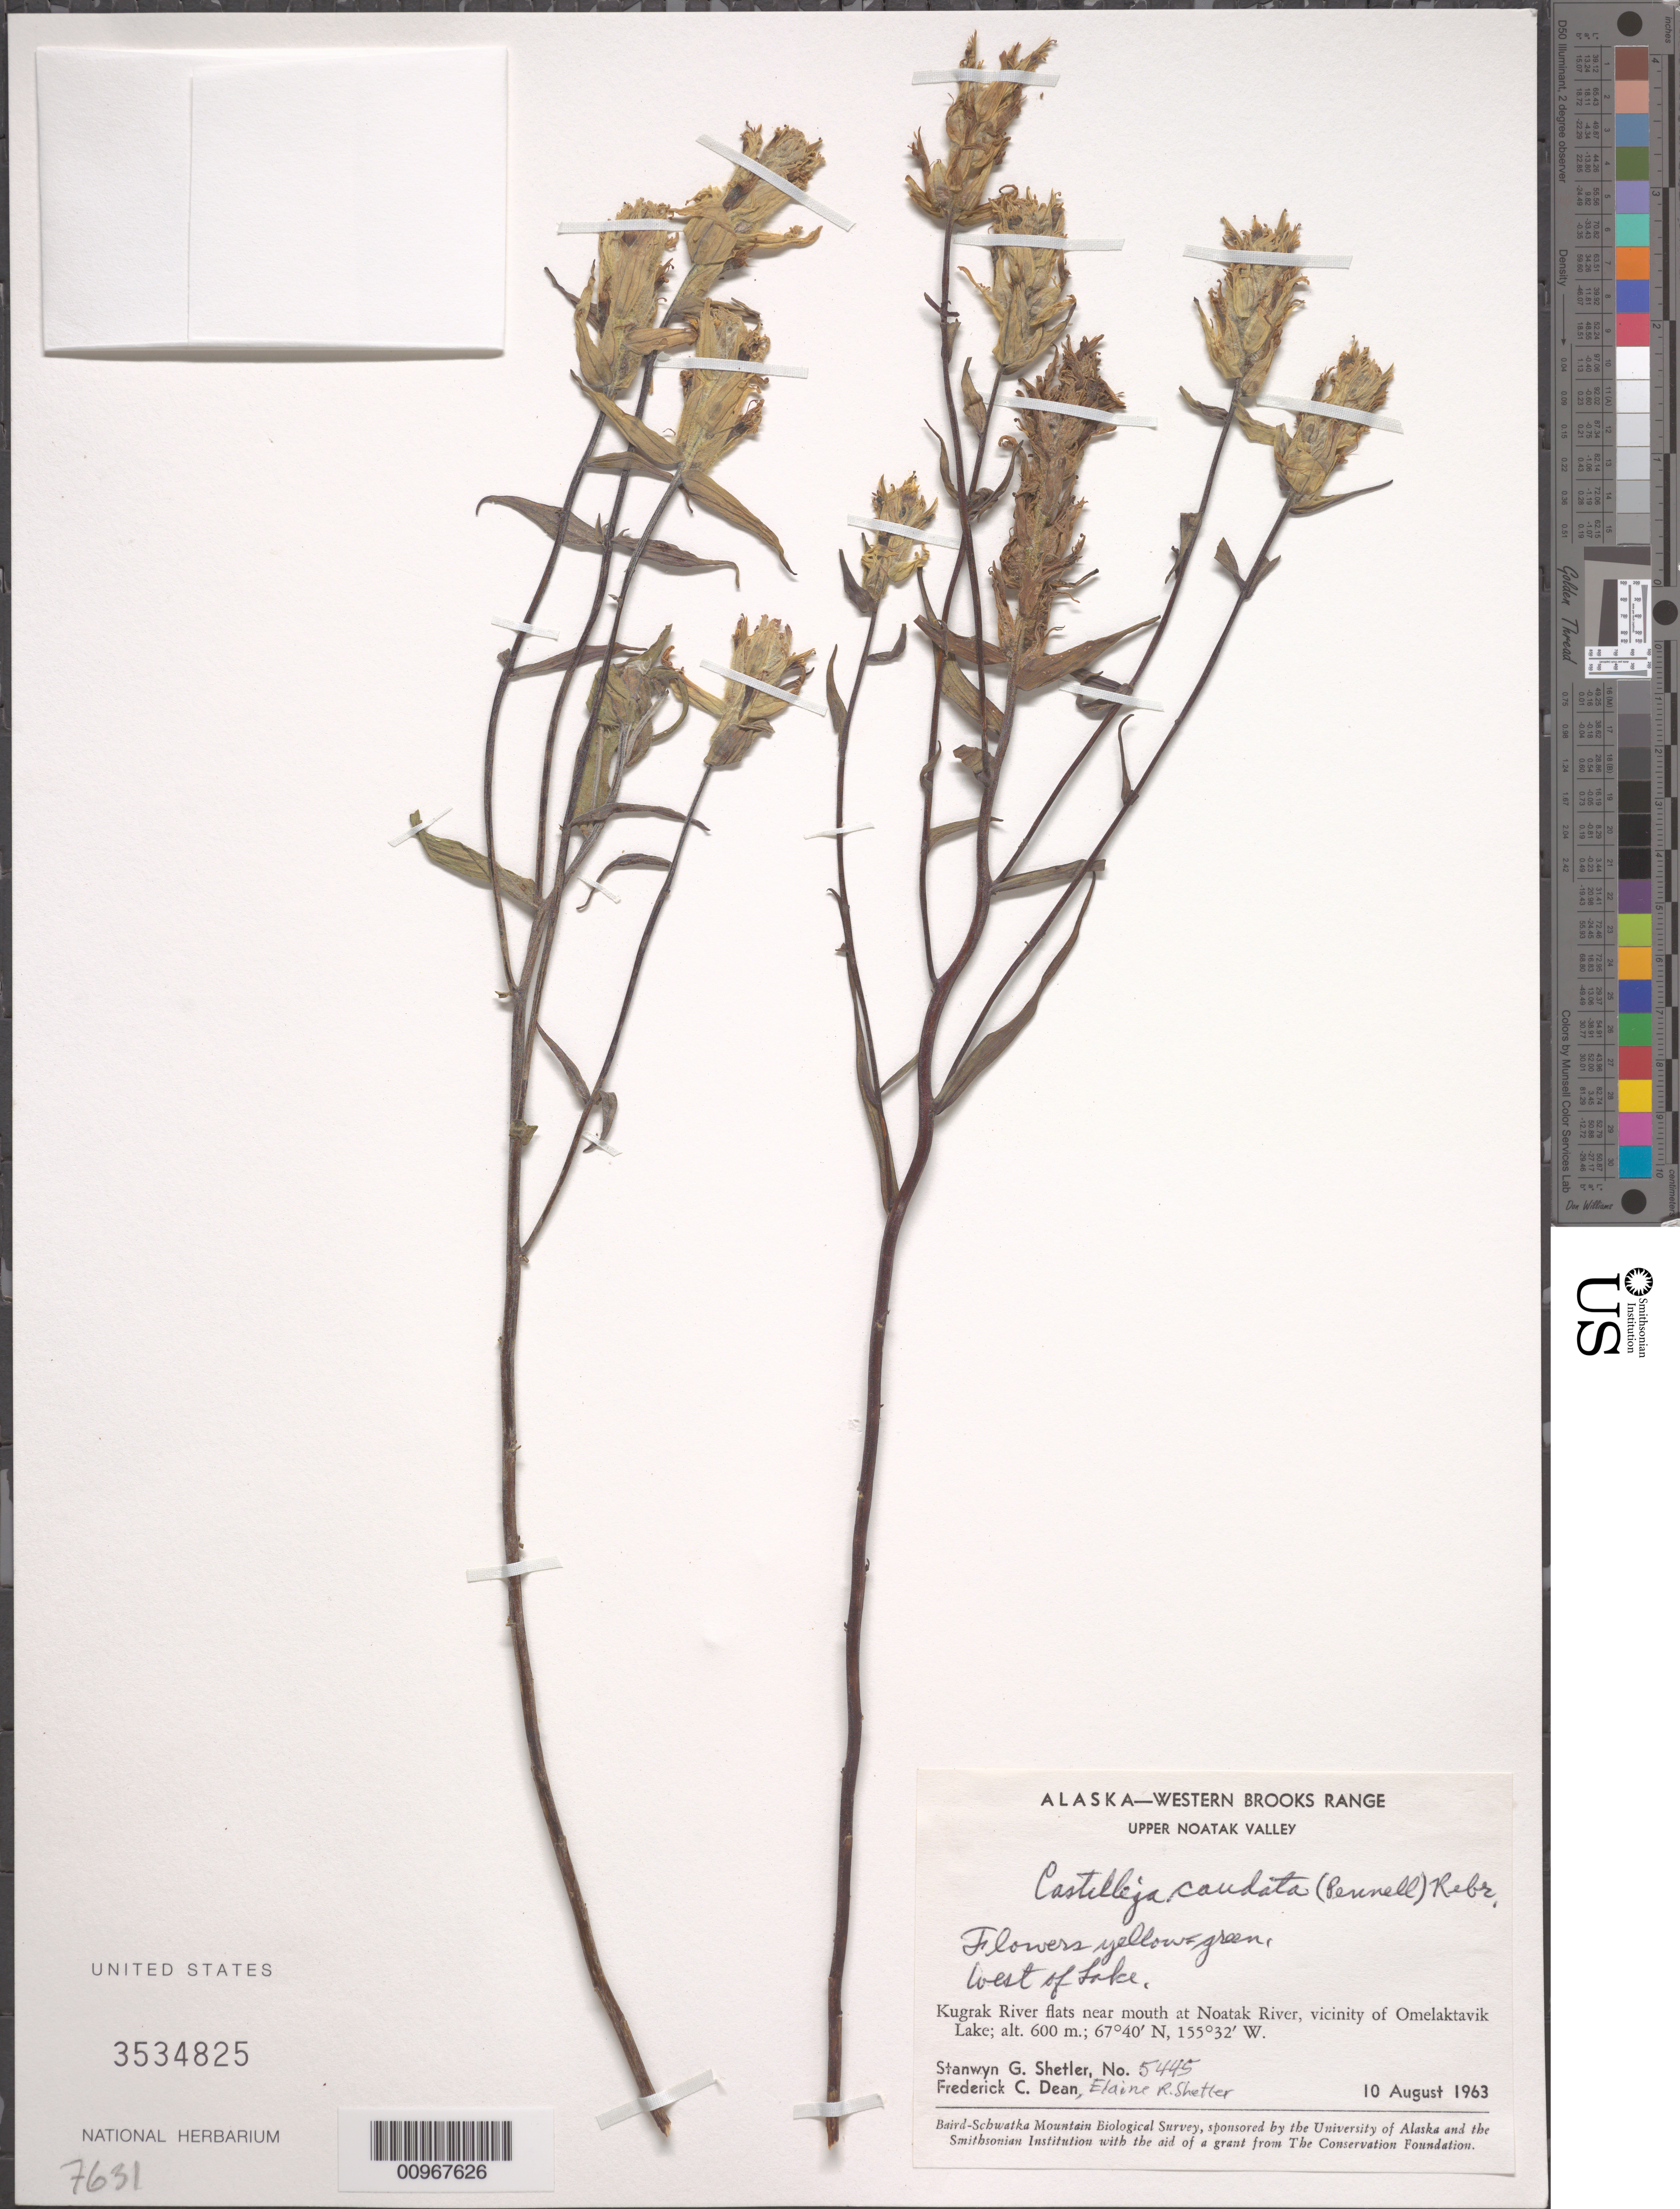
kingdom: Plantae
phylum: Tracheophyta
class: Magnoliopsida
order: Lamiales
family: Orobanchaceae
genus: Castilleja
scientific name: Castilleja caudata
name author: (Pennell) Rebrist.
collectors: S. Shetler, F. C. Dean & E. R. Shetler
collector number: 5445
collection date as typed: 10 Aug 1963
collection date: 1963-08-10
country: United States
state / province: Alaska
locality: Kugrak River flats near mouth at Noatak River, vicinity of Omelaktavik Lake. Western Brooks Range, Upper Noatak Valley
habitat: West of Lake.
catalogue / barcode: US 3534825